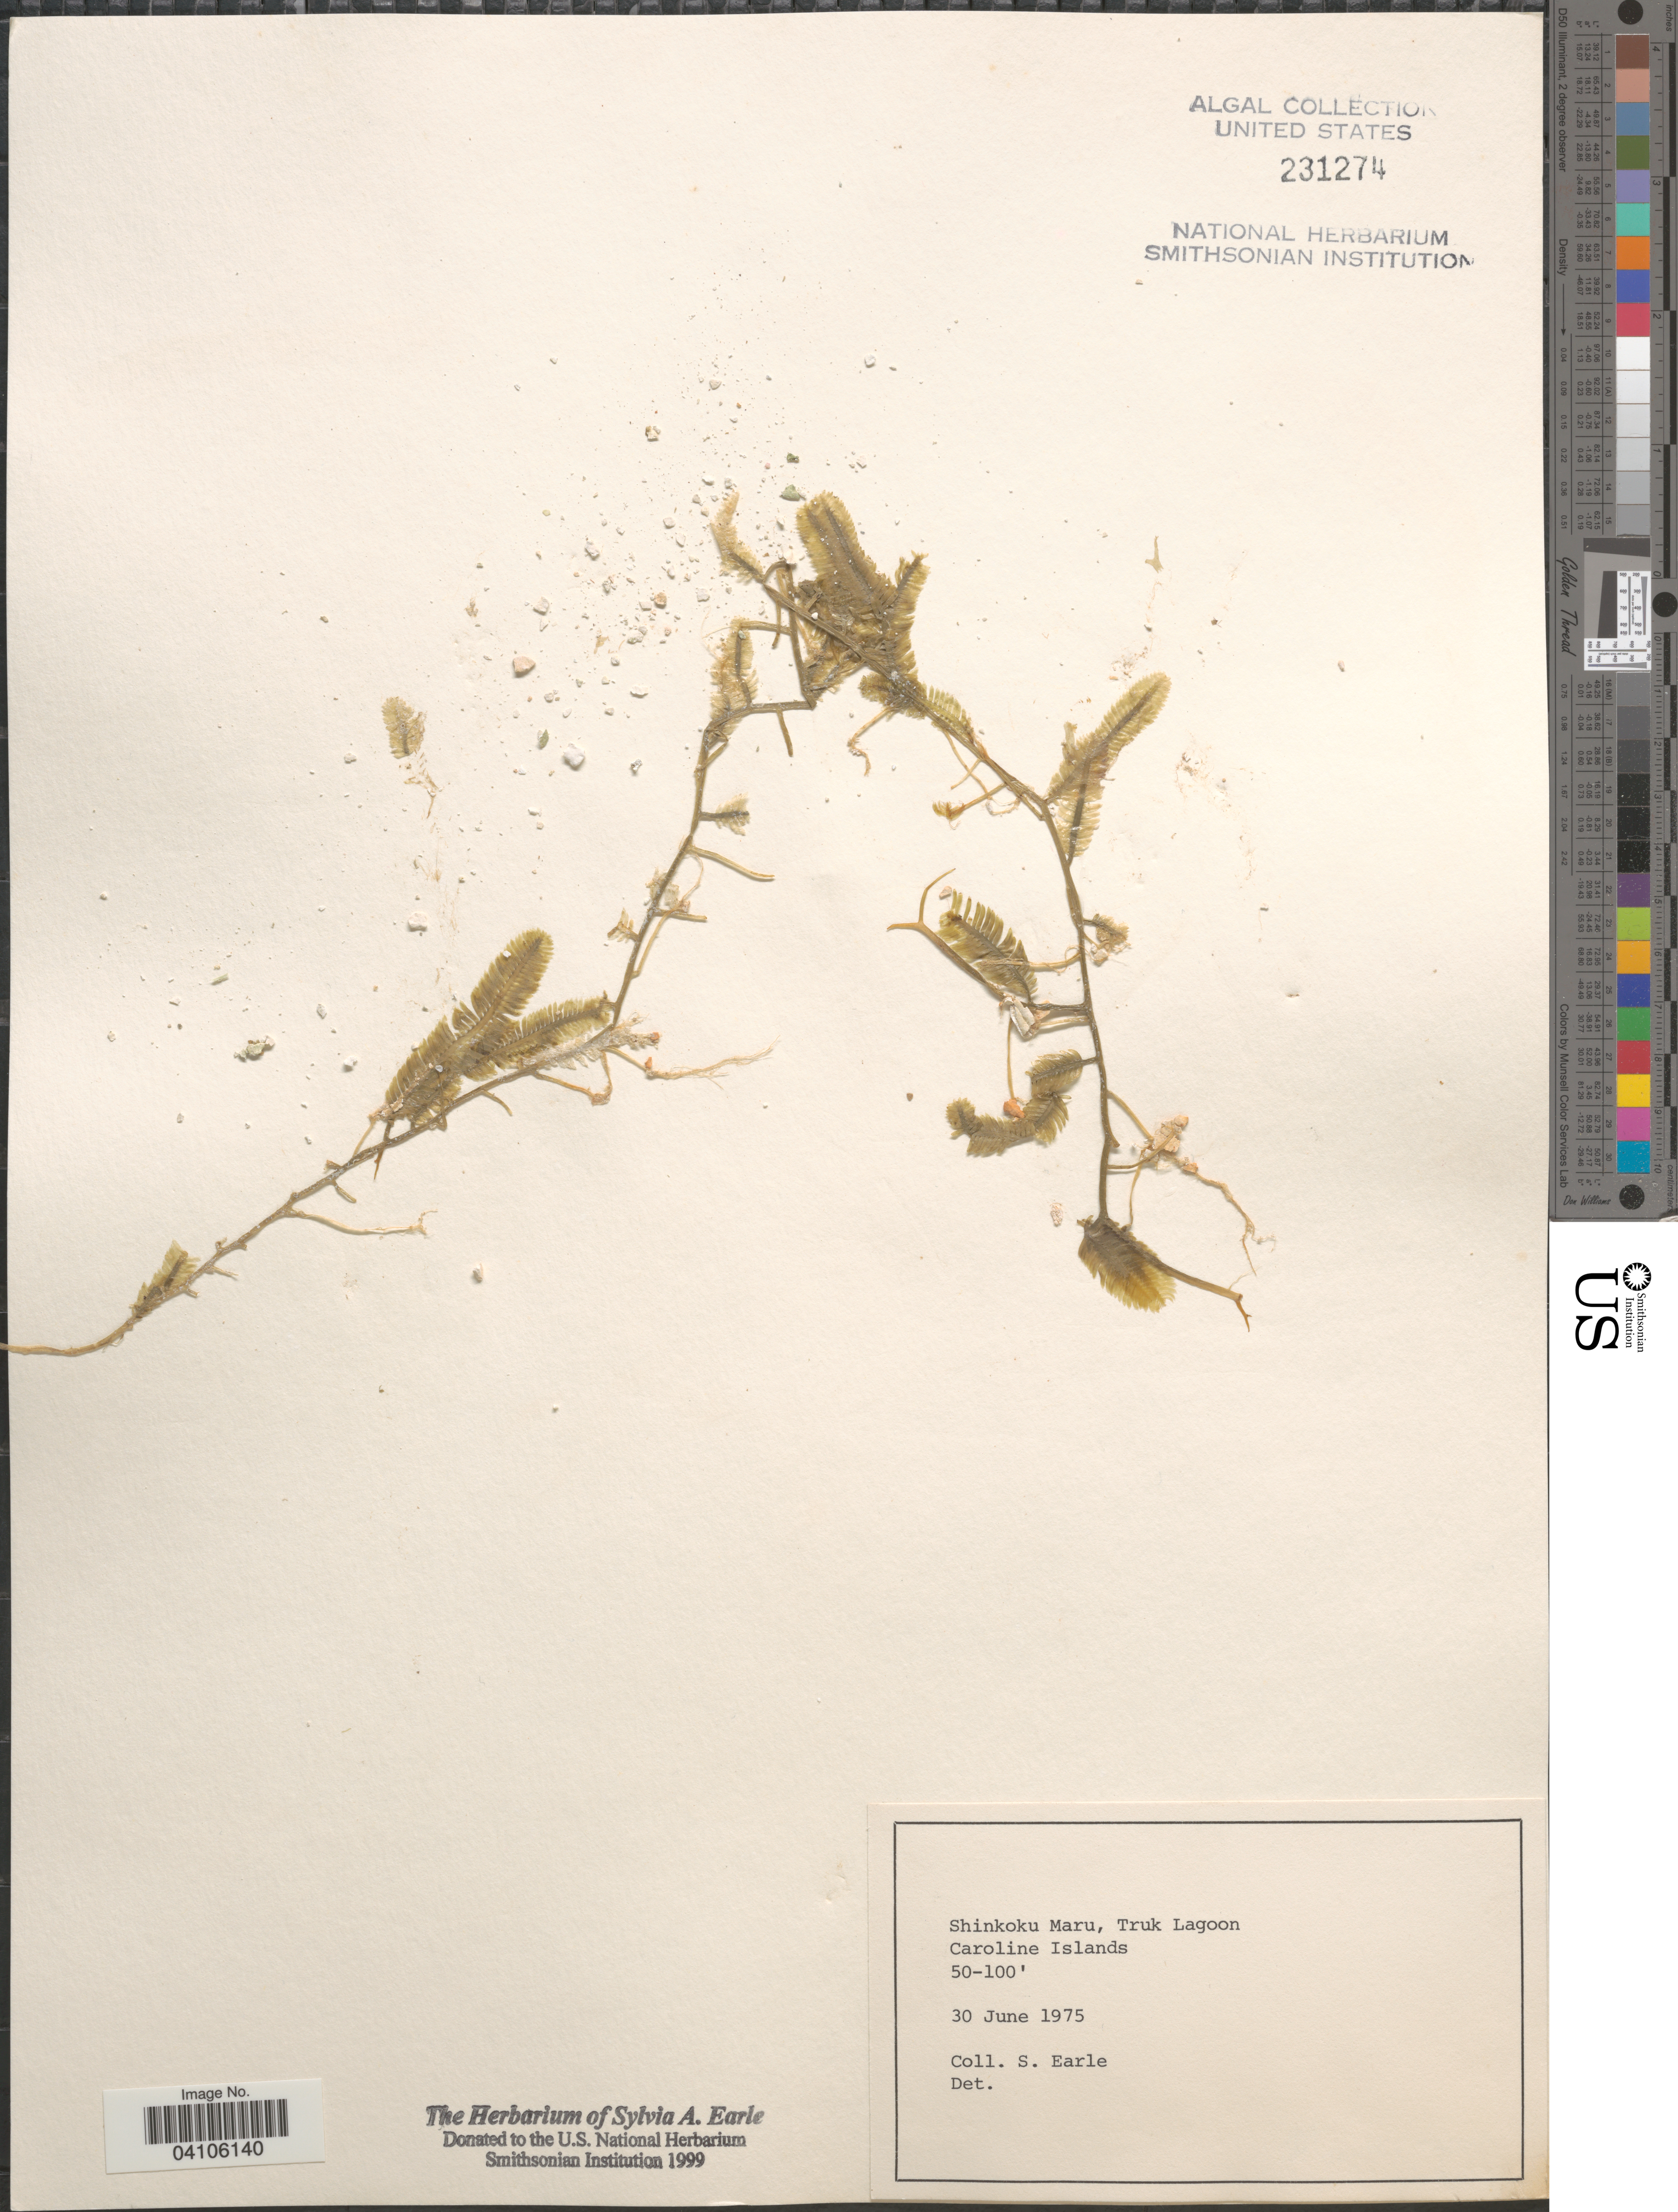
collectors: S. A. Earle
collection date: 1975-06-30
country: Micronesia, Federated States of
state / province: Truk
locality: Shinkoku Maru, Truk Lagoon. Caroline Islands.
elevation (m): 15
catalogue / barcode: US 231274